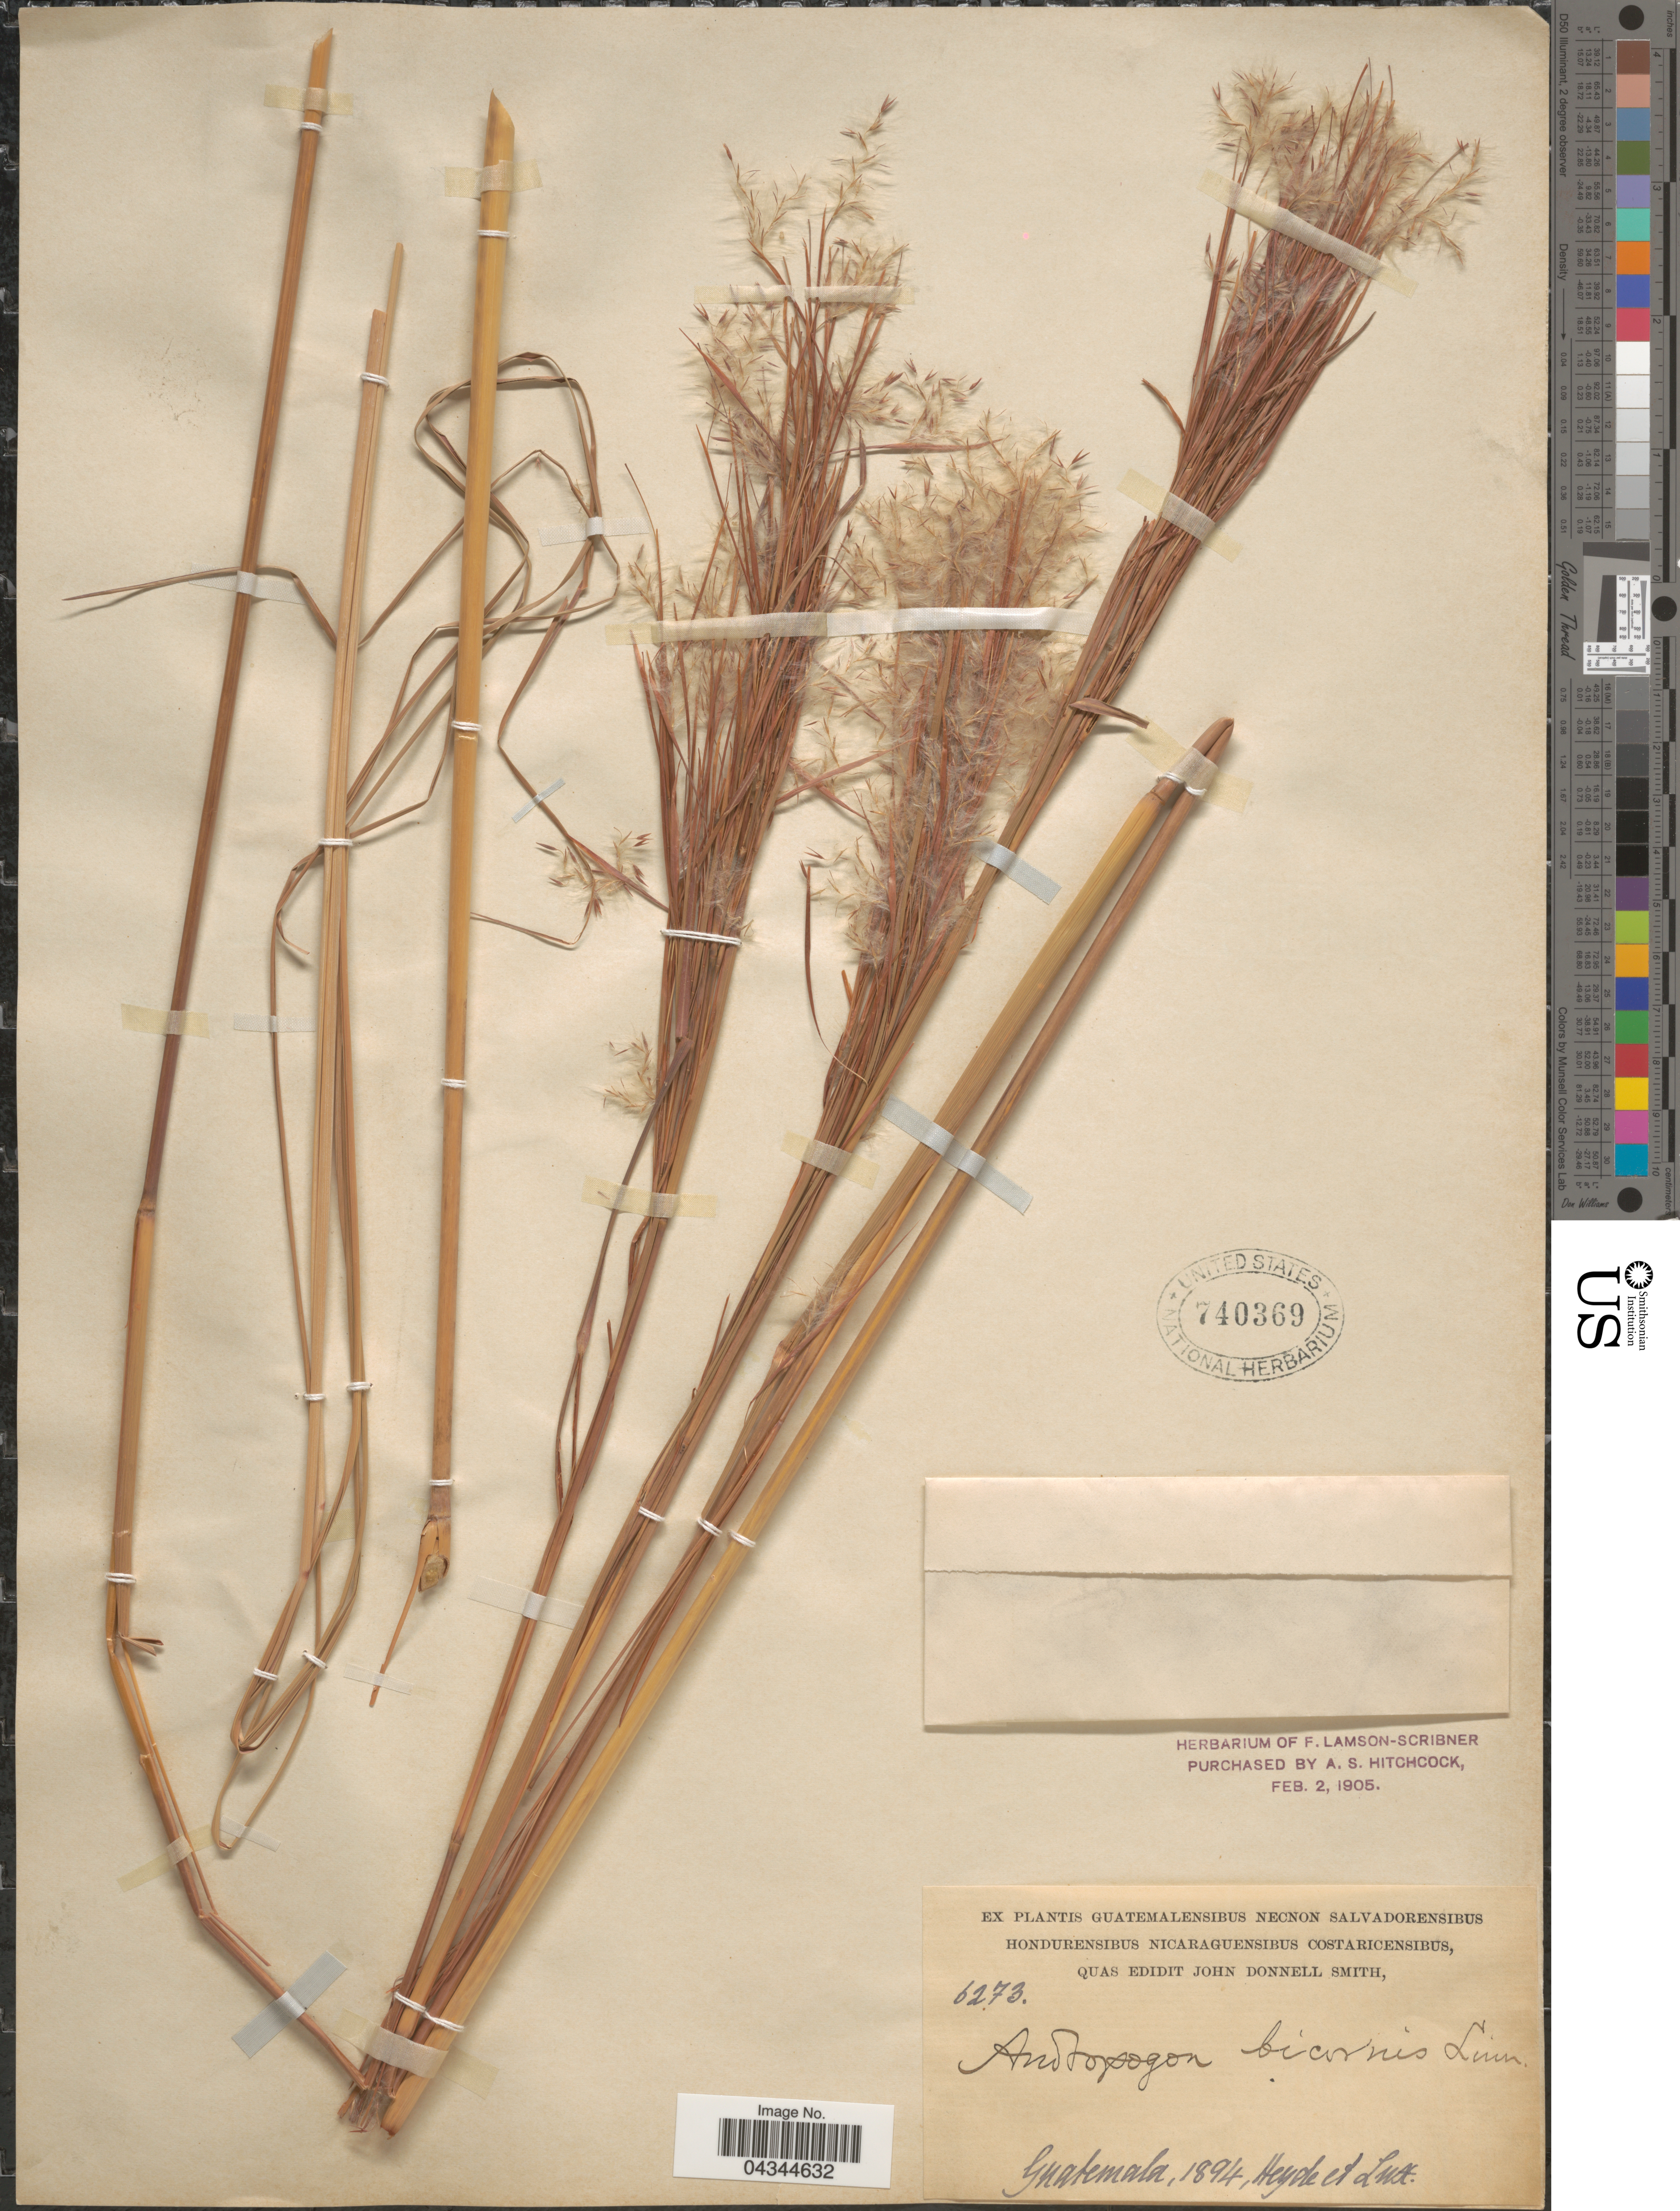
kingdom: Plantae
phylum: Tracheophyta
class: Liliopsida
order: Poales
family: Poaceae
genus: Andropogon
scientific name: Andropogon bicornis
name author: L.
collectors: Heyde & Lux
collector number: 6273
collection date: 1894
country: Guatemala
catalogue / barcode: US 740369